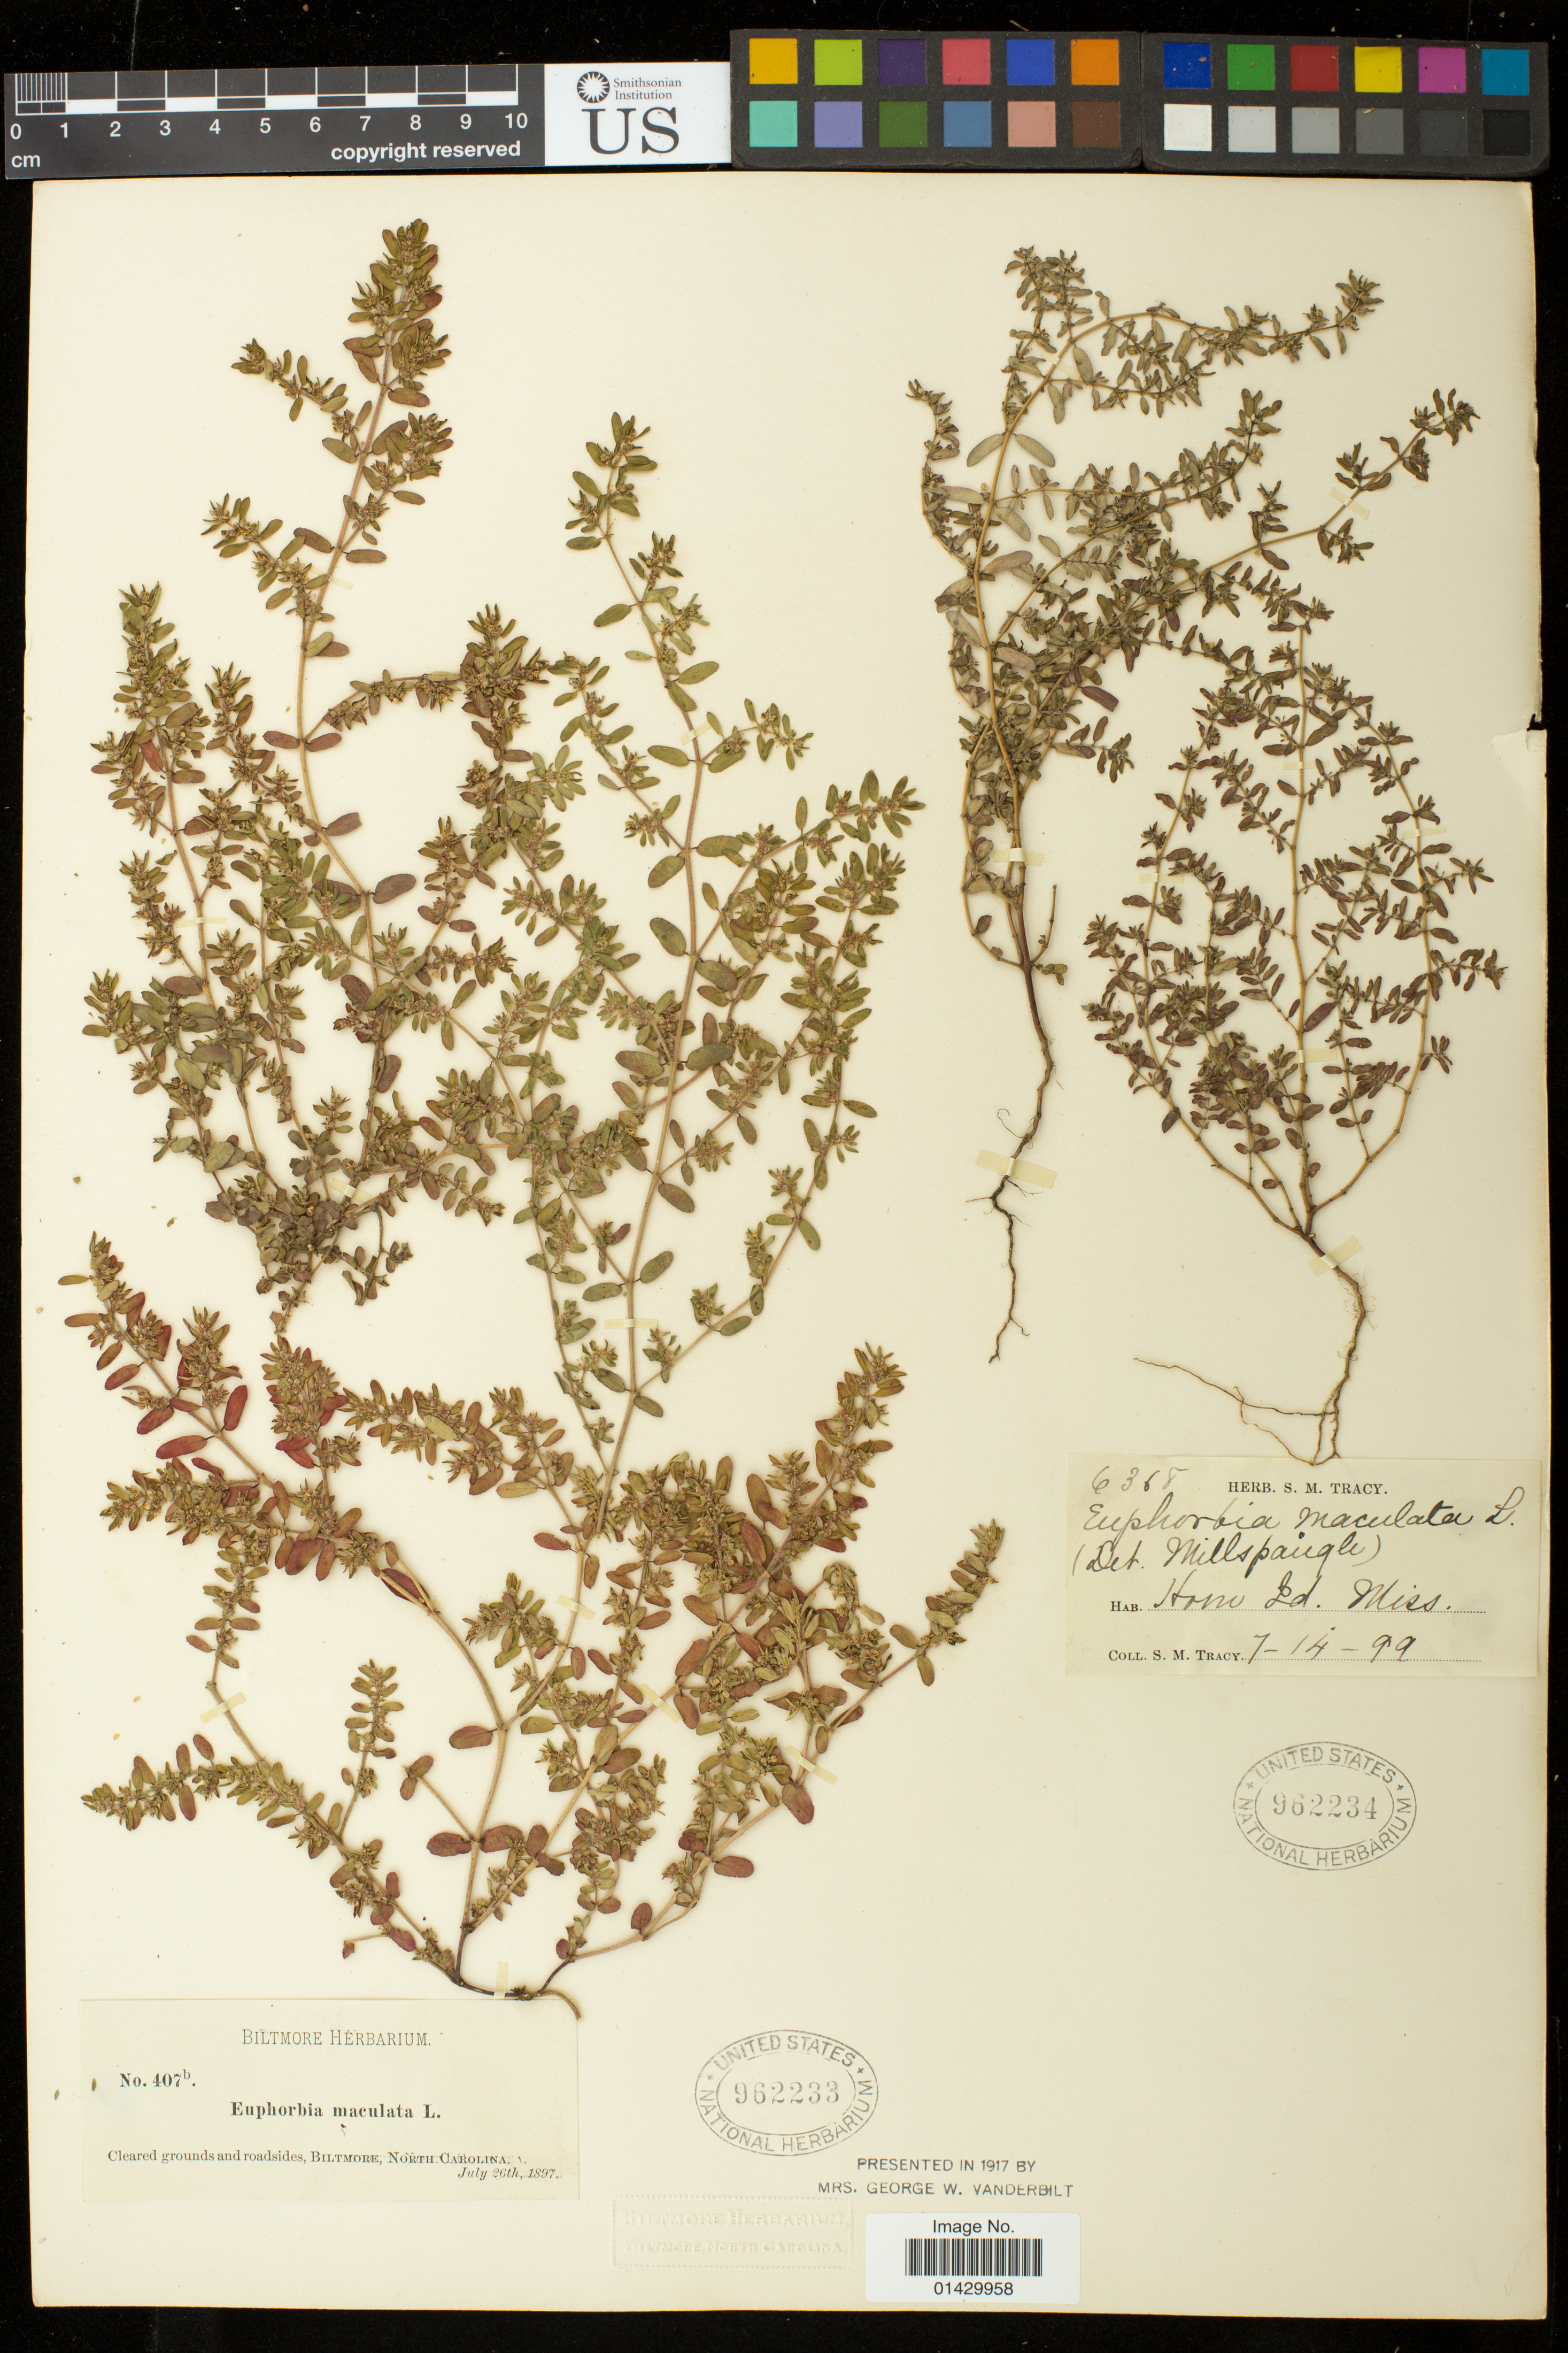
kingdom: Plantae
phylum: Tracheophyta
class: Magnoliopsida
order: Malpighiales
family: Euphorbiaceae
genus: Euphorbia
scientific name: Euphorbia maculata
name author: L.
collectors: S. M. Tracy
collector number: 6368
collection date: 1899-07-14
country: United States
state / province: Mississippi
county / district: Jackson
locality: Horn Id.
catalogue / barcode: US 962234